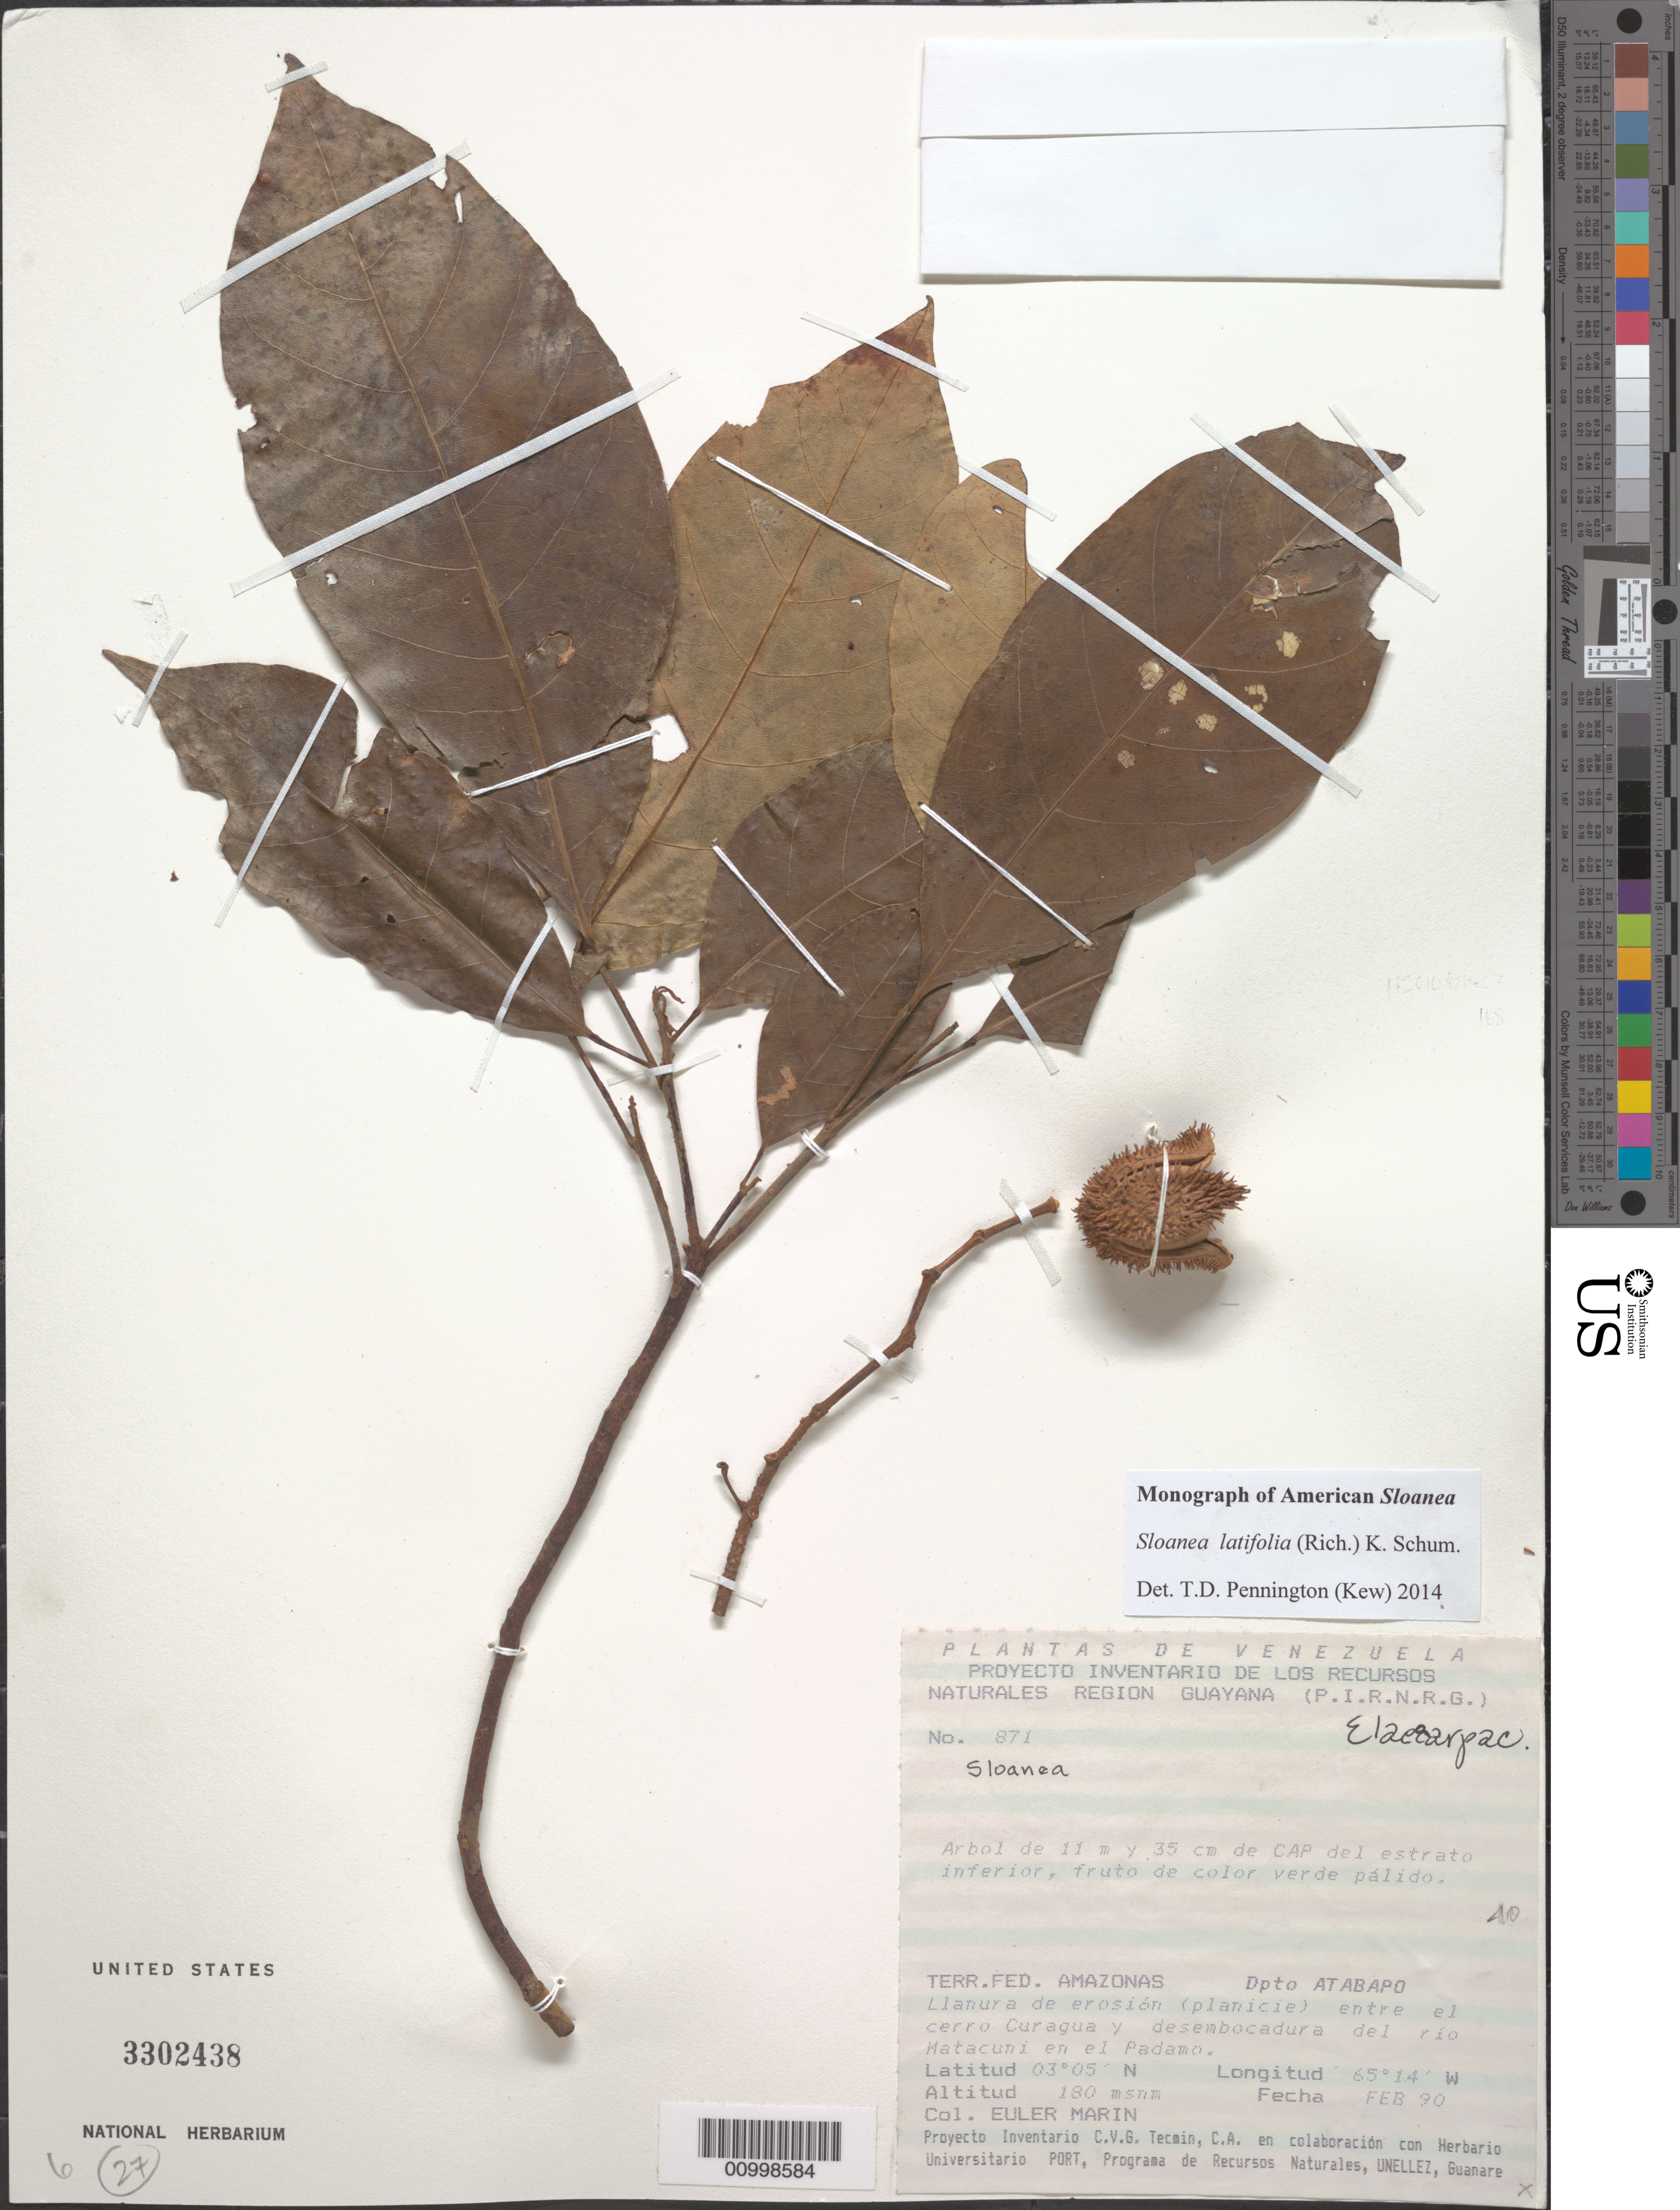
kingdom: Plantae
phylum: Tracheophyta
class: Magnoliopsida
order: Oxalidales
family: Elaeocarpaceae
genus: Sloanea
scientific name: Sloanea latifolia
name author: (Rich.) K. Schum.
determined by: Pennington, T. D., (K)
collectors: E. Marin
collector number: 871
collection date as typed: Feb-90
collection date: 1990-02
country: Venezuela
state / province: Amazonas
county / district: Atabapo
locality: Cerro Curagua a desembocadura del río Matacuni en el río Padamo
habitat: Llanura de erosión (planicie)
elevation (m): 180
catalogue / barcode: US 3302438